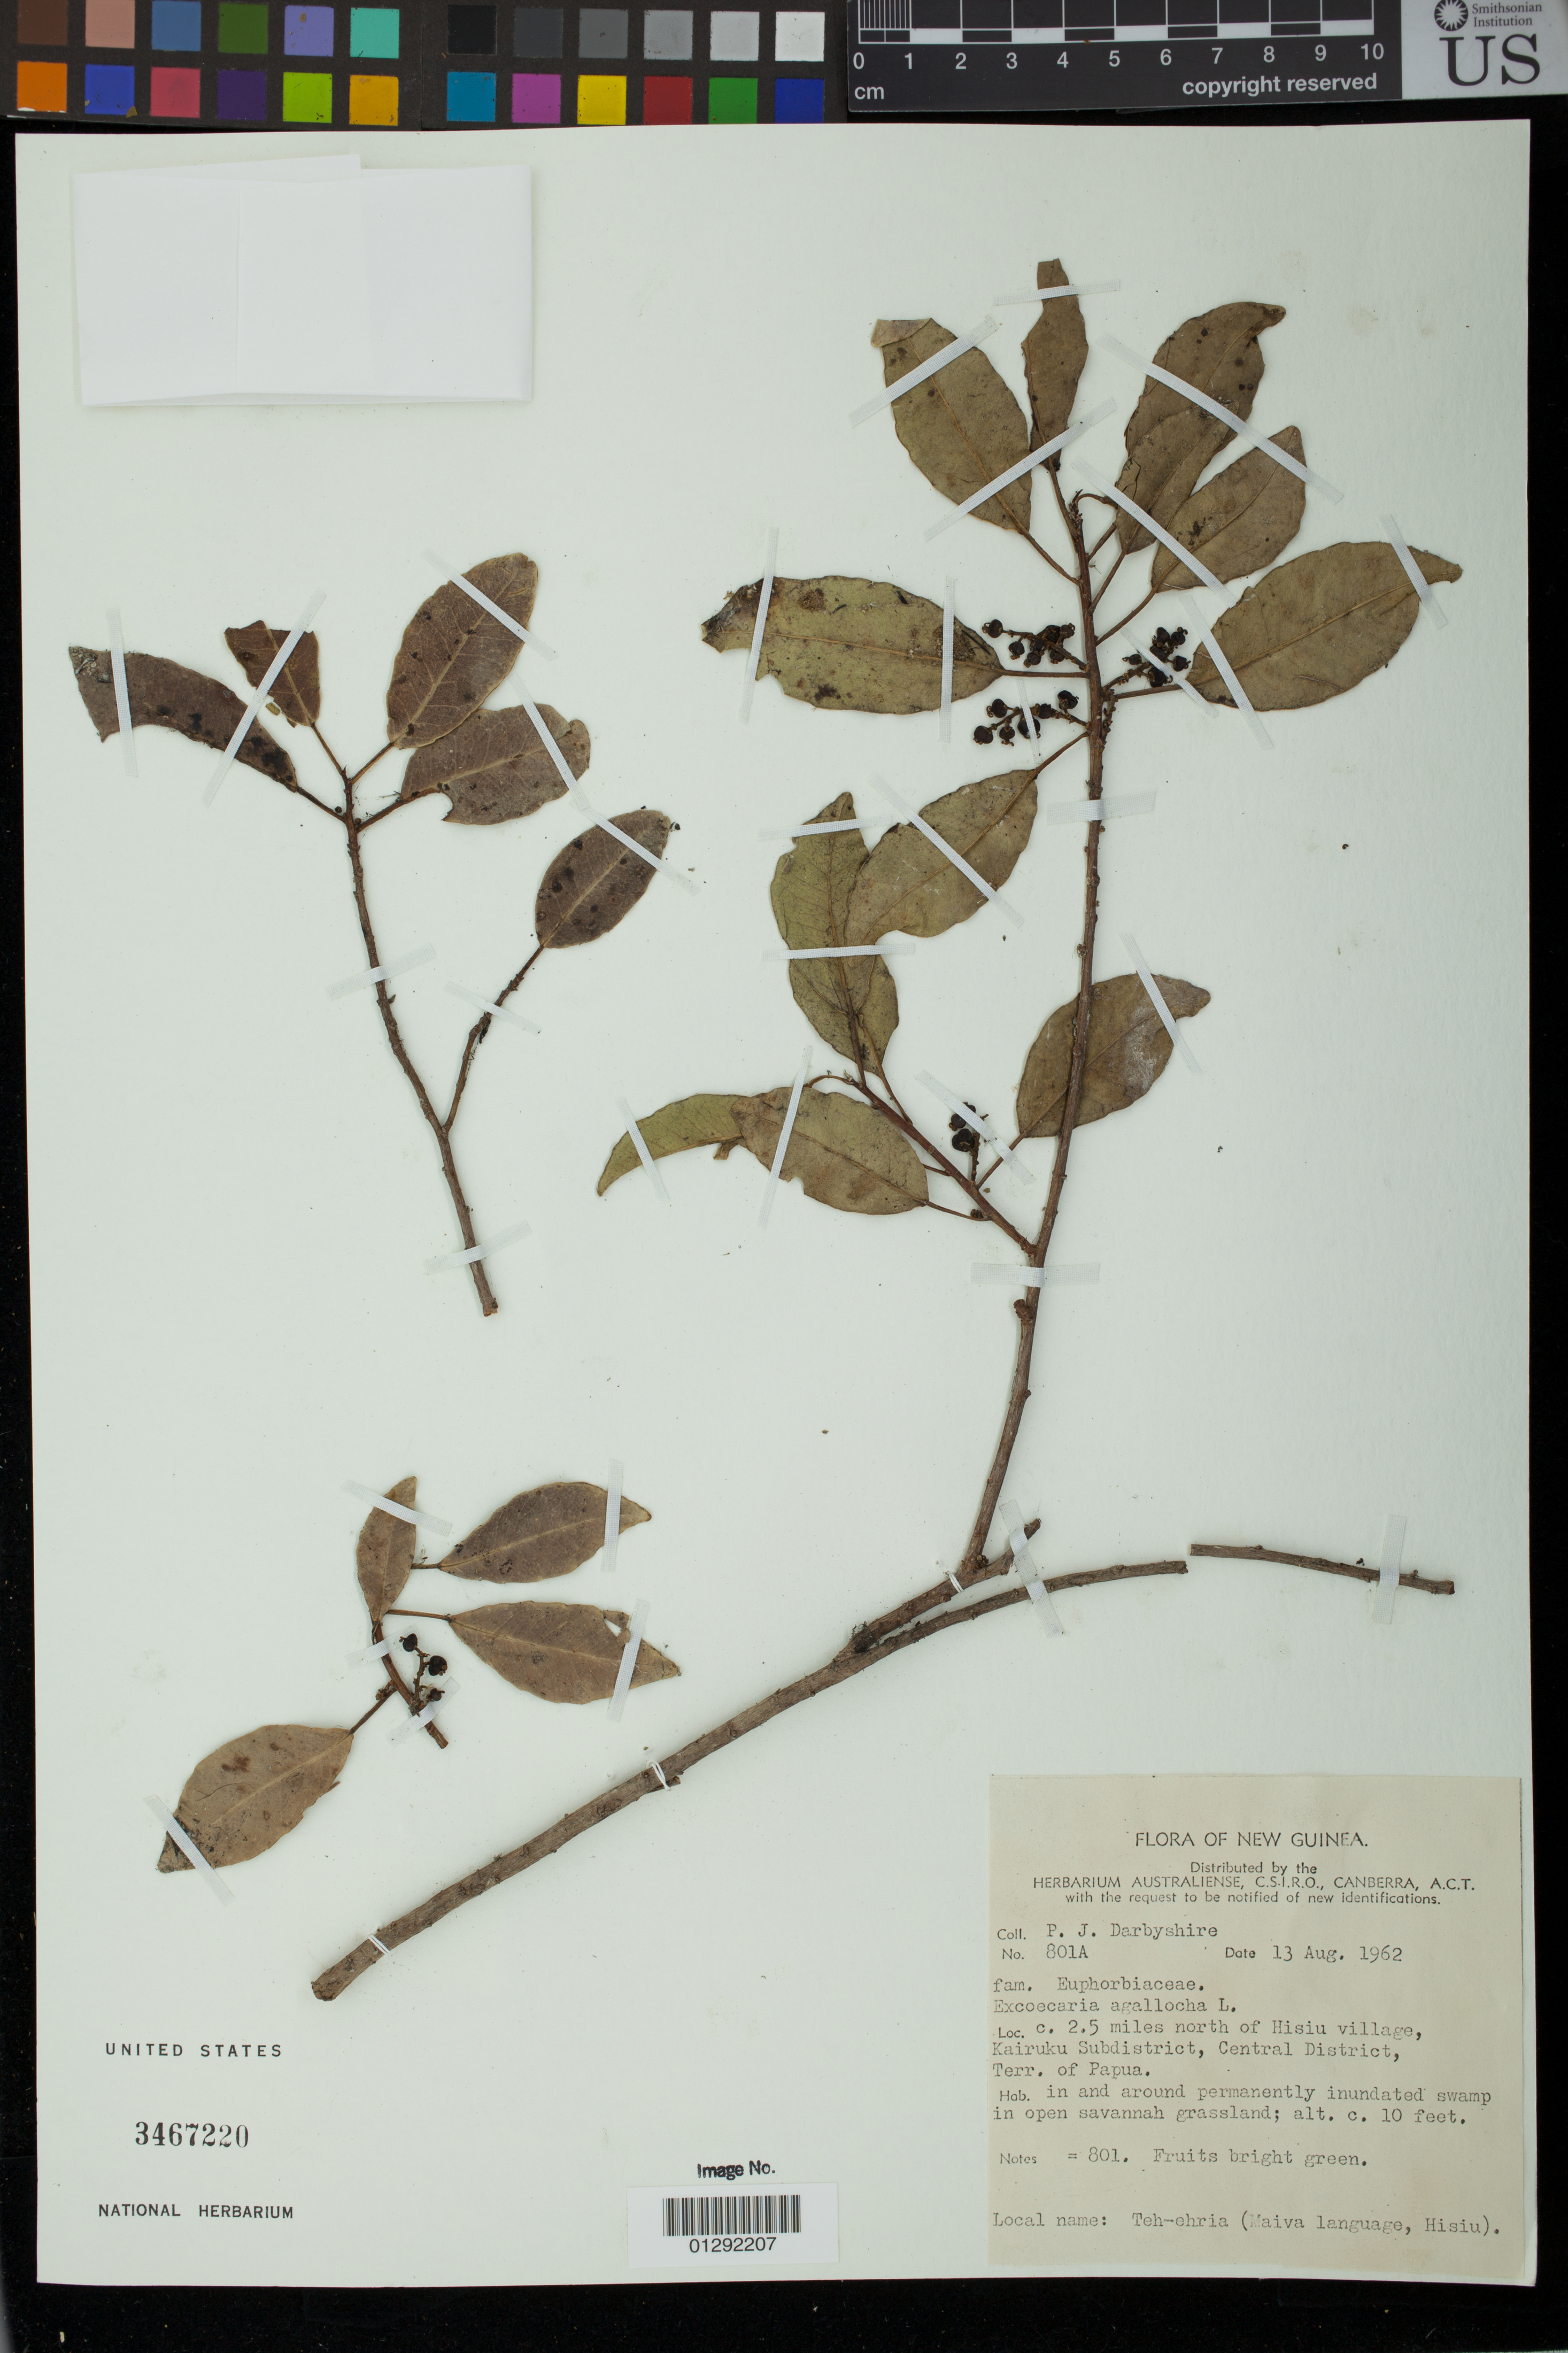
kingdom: Plantae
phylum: Tracheophyta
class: Magnoliopsida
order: Malpighiales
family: Euphorbiaceae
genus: Excoecaria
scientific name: Excoecaria agallocha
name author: L.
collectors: P. Darbyshire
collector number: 801A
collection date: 1962-08-13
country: Papua New Guinea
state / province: Central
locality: c. 2.5 miles north of Hisiu village, Kairuku Subdistrict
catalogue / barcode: US 3467220